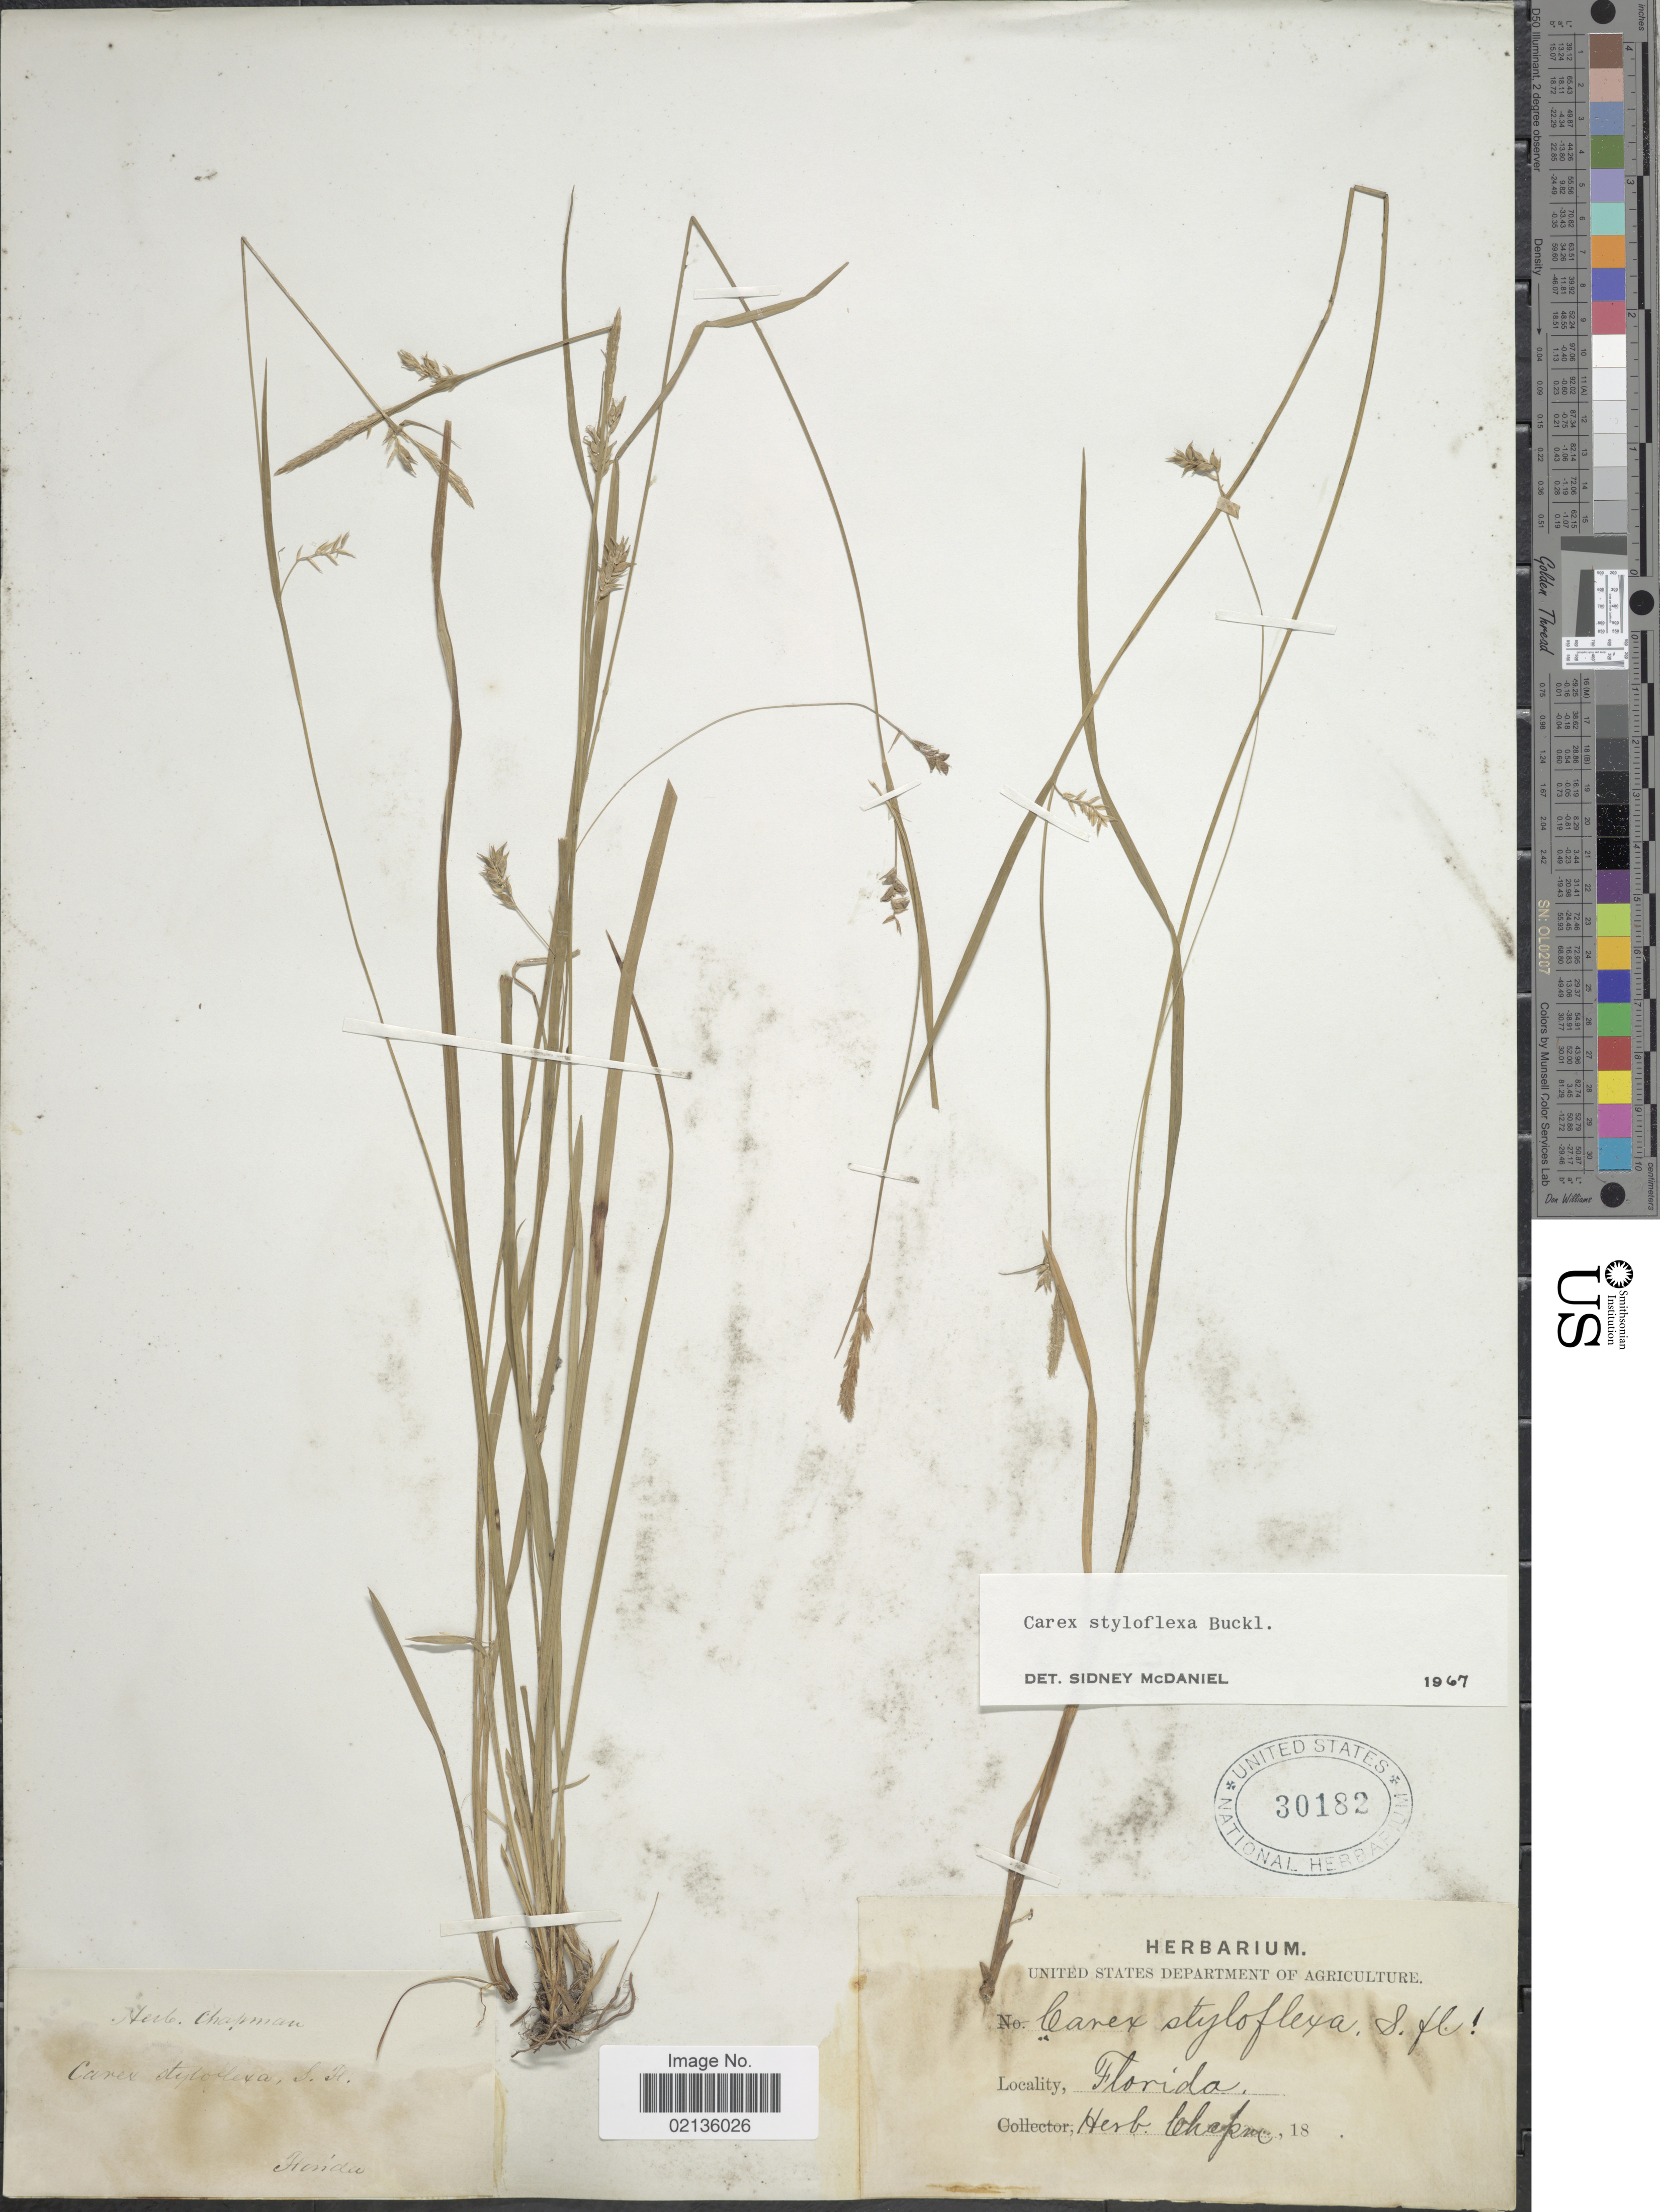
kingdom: Plantae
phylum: Tracheophyta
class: Liliopsida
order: Poales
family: Cyperaceae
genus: Carex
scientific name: Carex styloflexa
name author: Buckley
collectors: ex herb. Chapman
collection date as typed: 18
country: United States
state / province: Florida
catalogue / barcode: US 30182